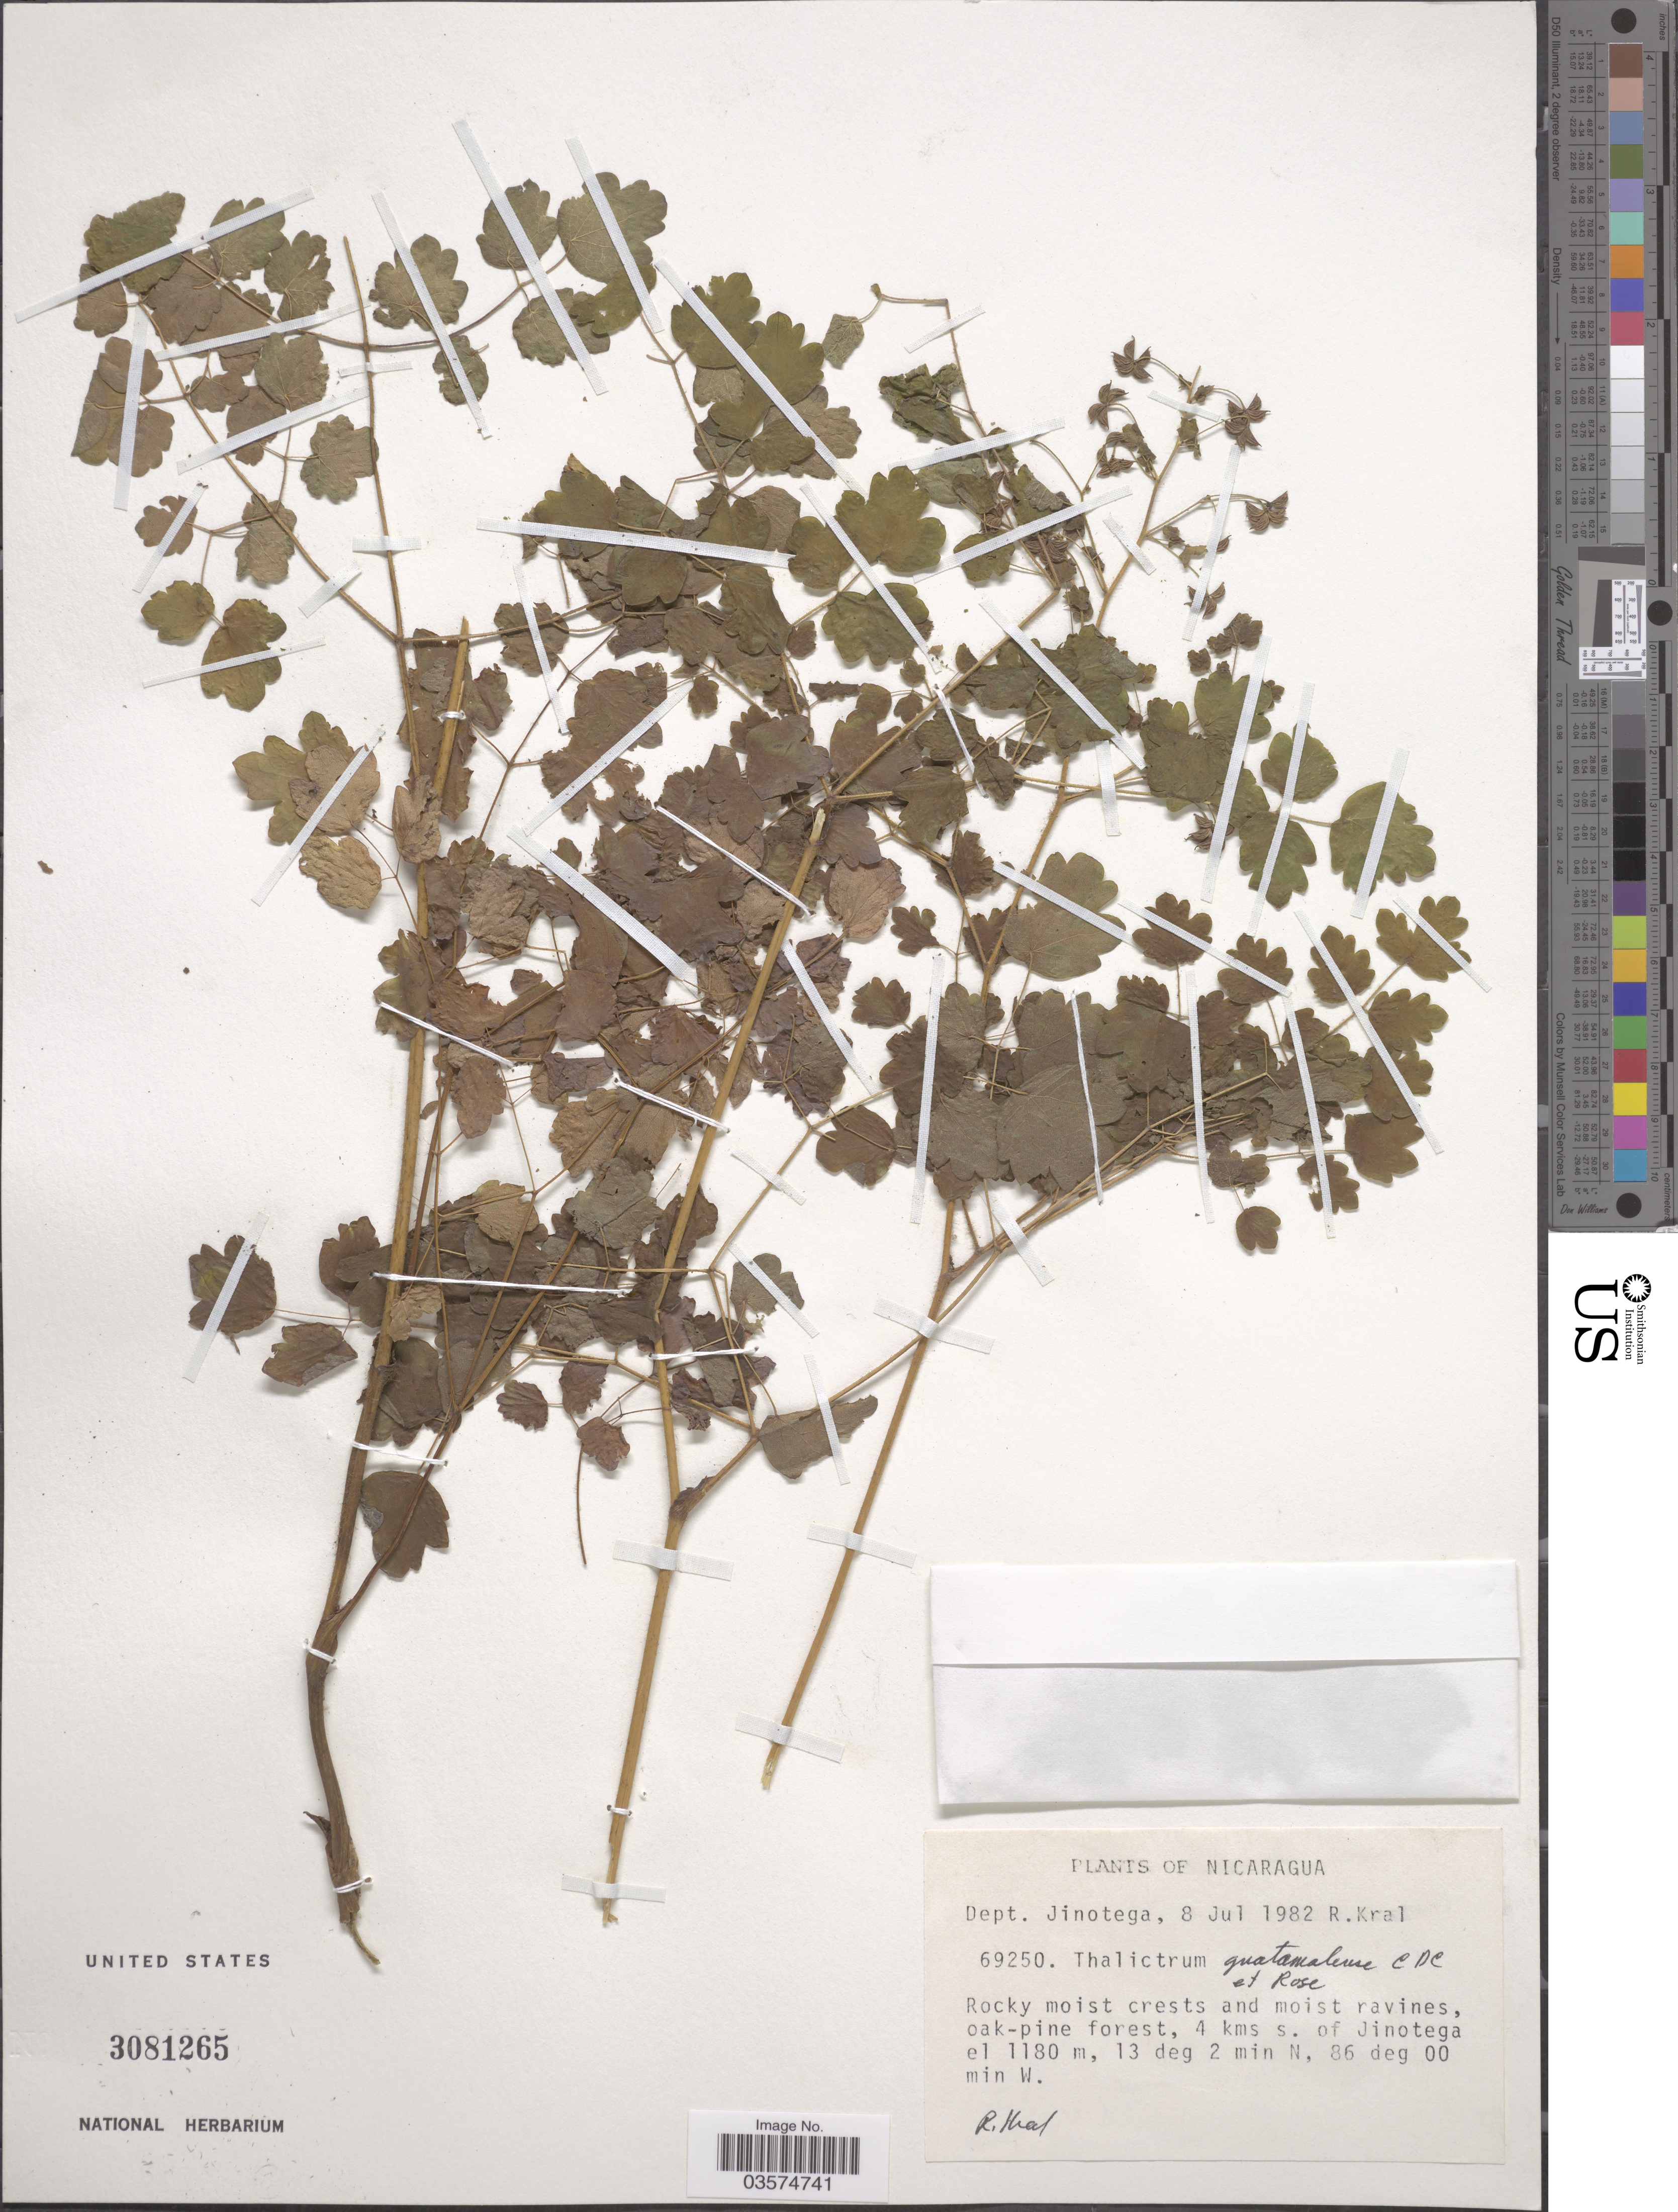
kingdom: Plantae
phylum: Tracheophyta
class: Magnoliopsida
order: Ranunculales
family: Ranunculaceae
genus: Thalictrum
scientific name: Thalictrum guatemalense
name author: C. DC. & Rose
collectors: R. Kral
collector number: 69250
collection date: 1982-07-08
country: Nicaragua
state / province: Jinotega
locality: Rocky moist crest and moist ravines, oak-pine forest, 4 kms s. of Jinotega.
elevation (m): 1180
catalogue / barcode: US 3081265